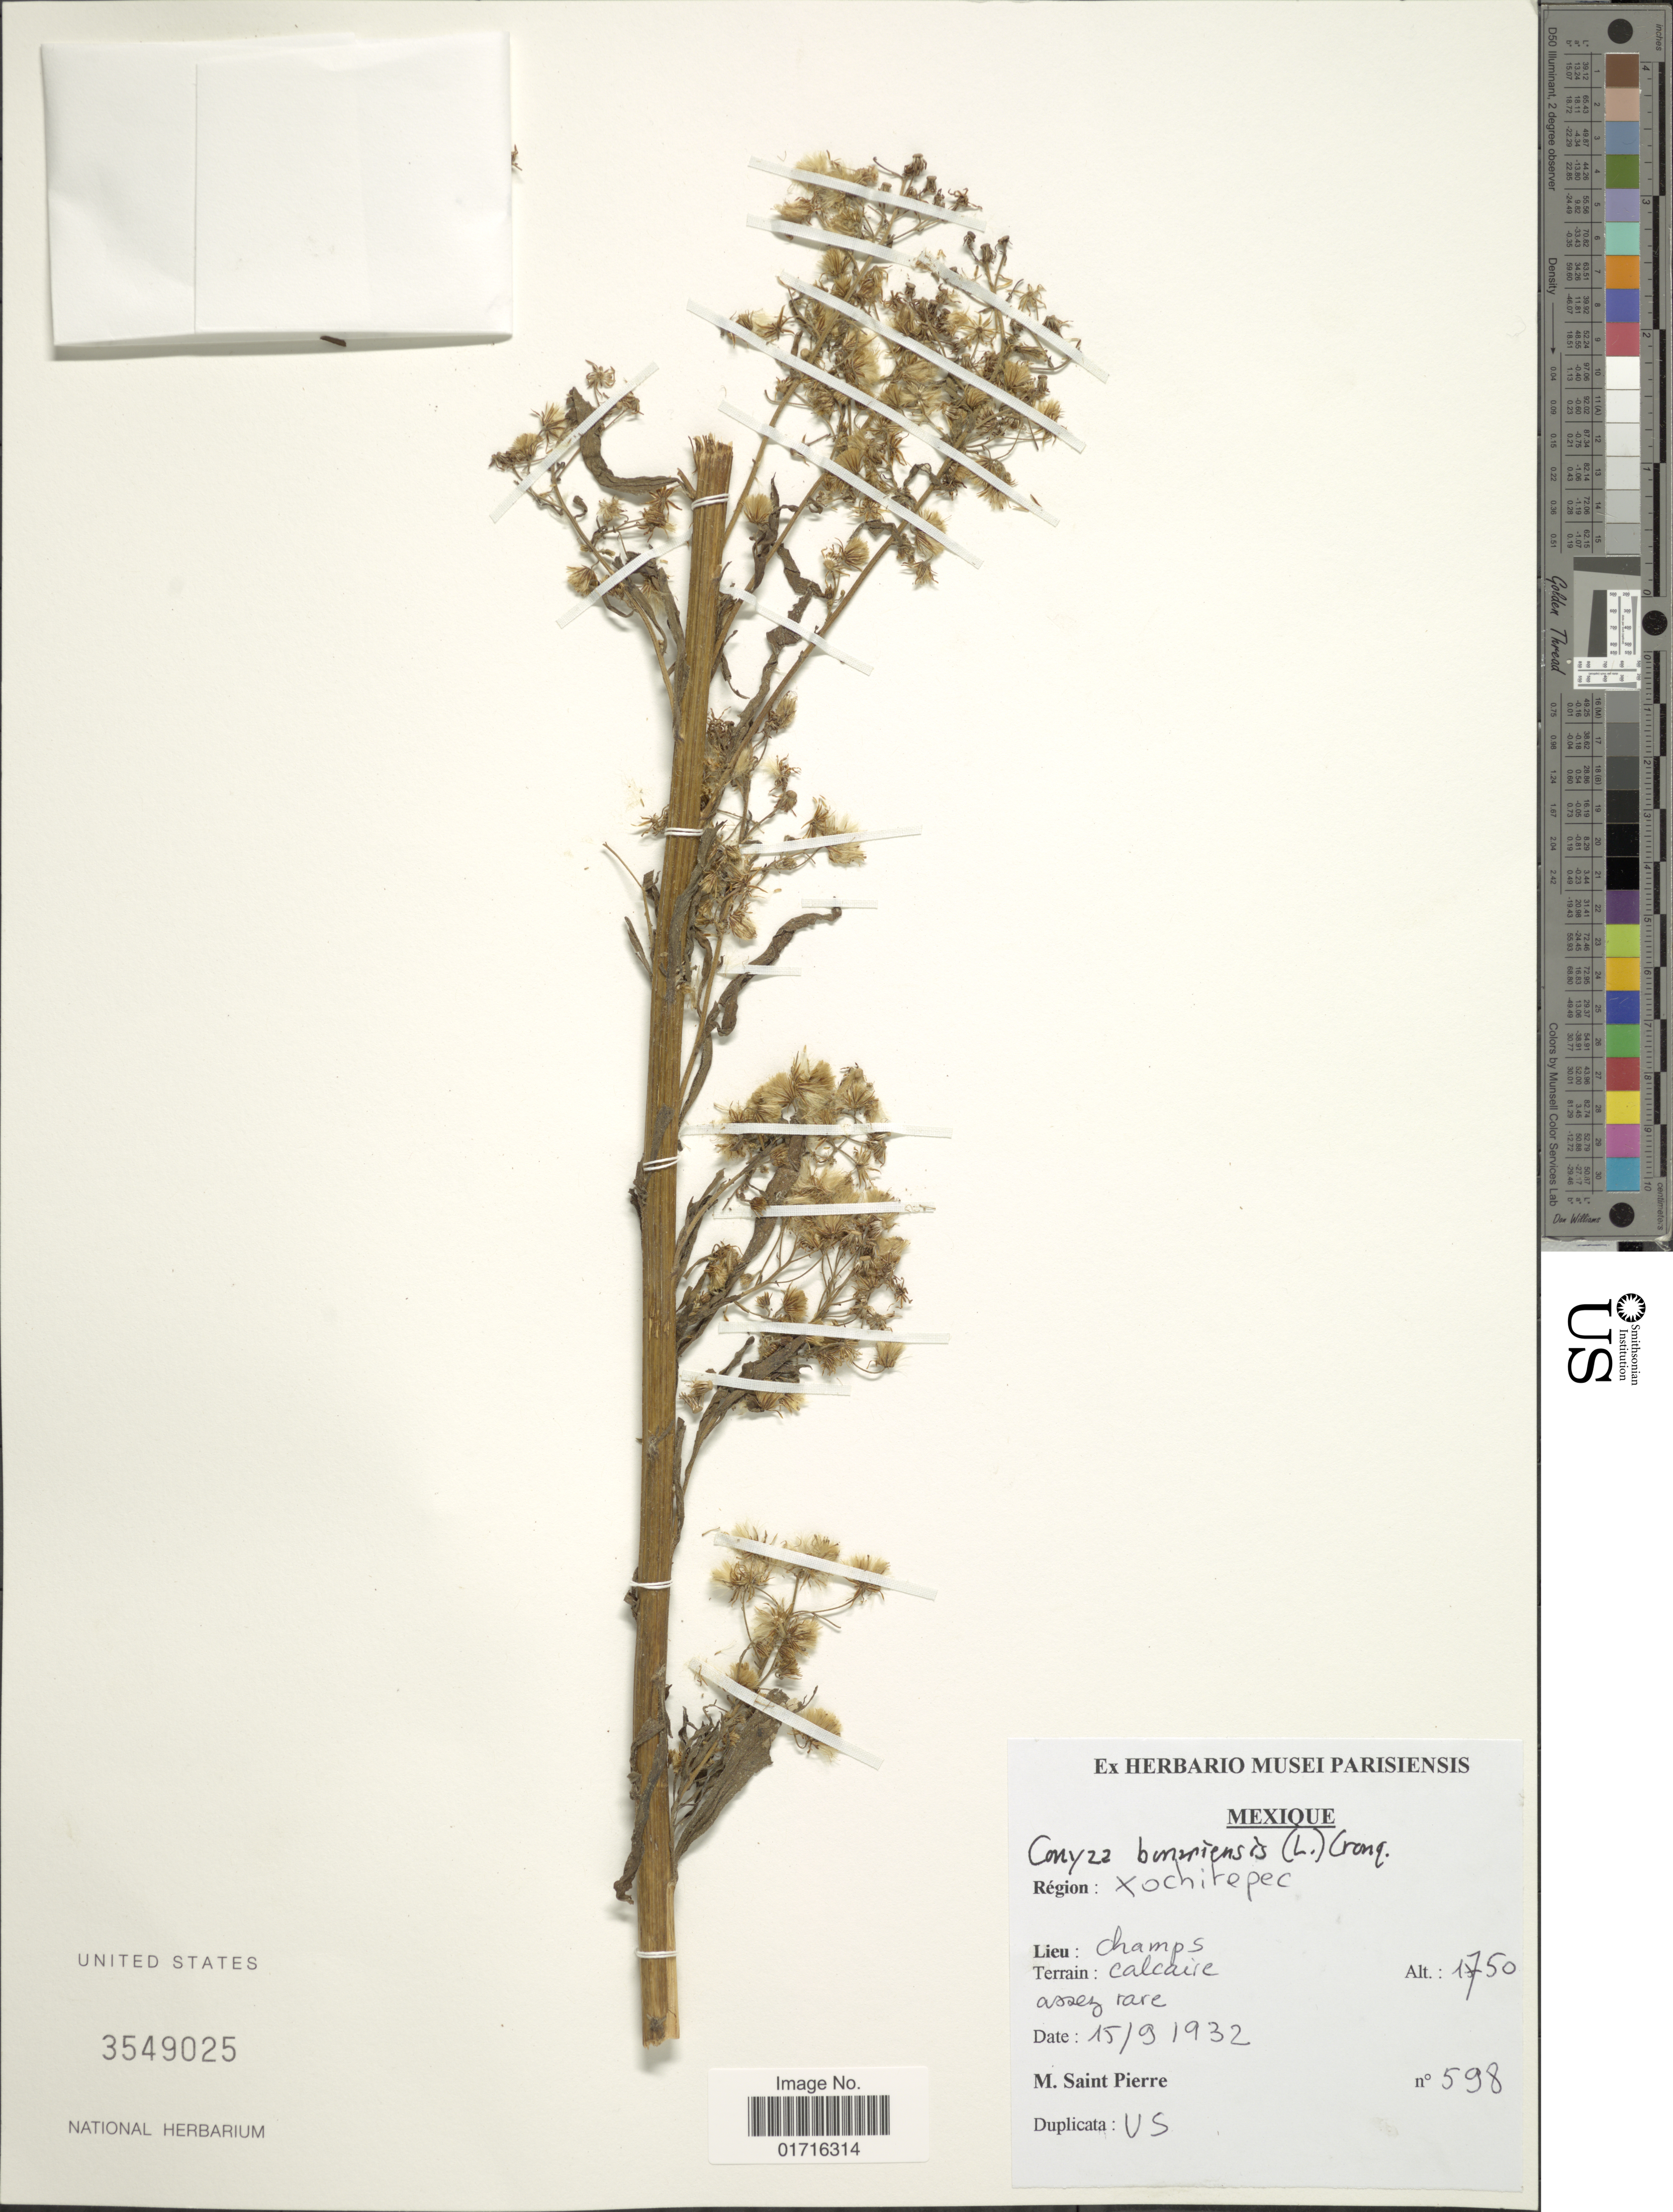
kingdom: Plantae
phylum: Tracheophyta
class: Magnoliopsida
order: Asterales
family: Asteraceae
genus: Conyza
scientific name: Conyza bonariensis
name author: (L.) Cronq.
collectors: M. Saint-Pierre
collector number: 598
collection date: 1932-09-15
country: Mexico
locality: Region: Xochitepec, Lieu: Champs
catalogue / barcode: US 3549025